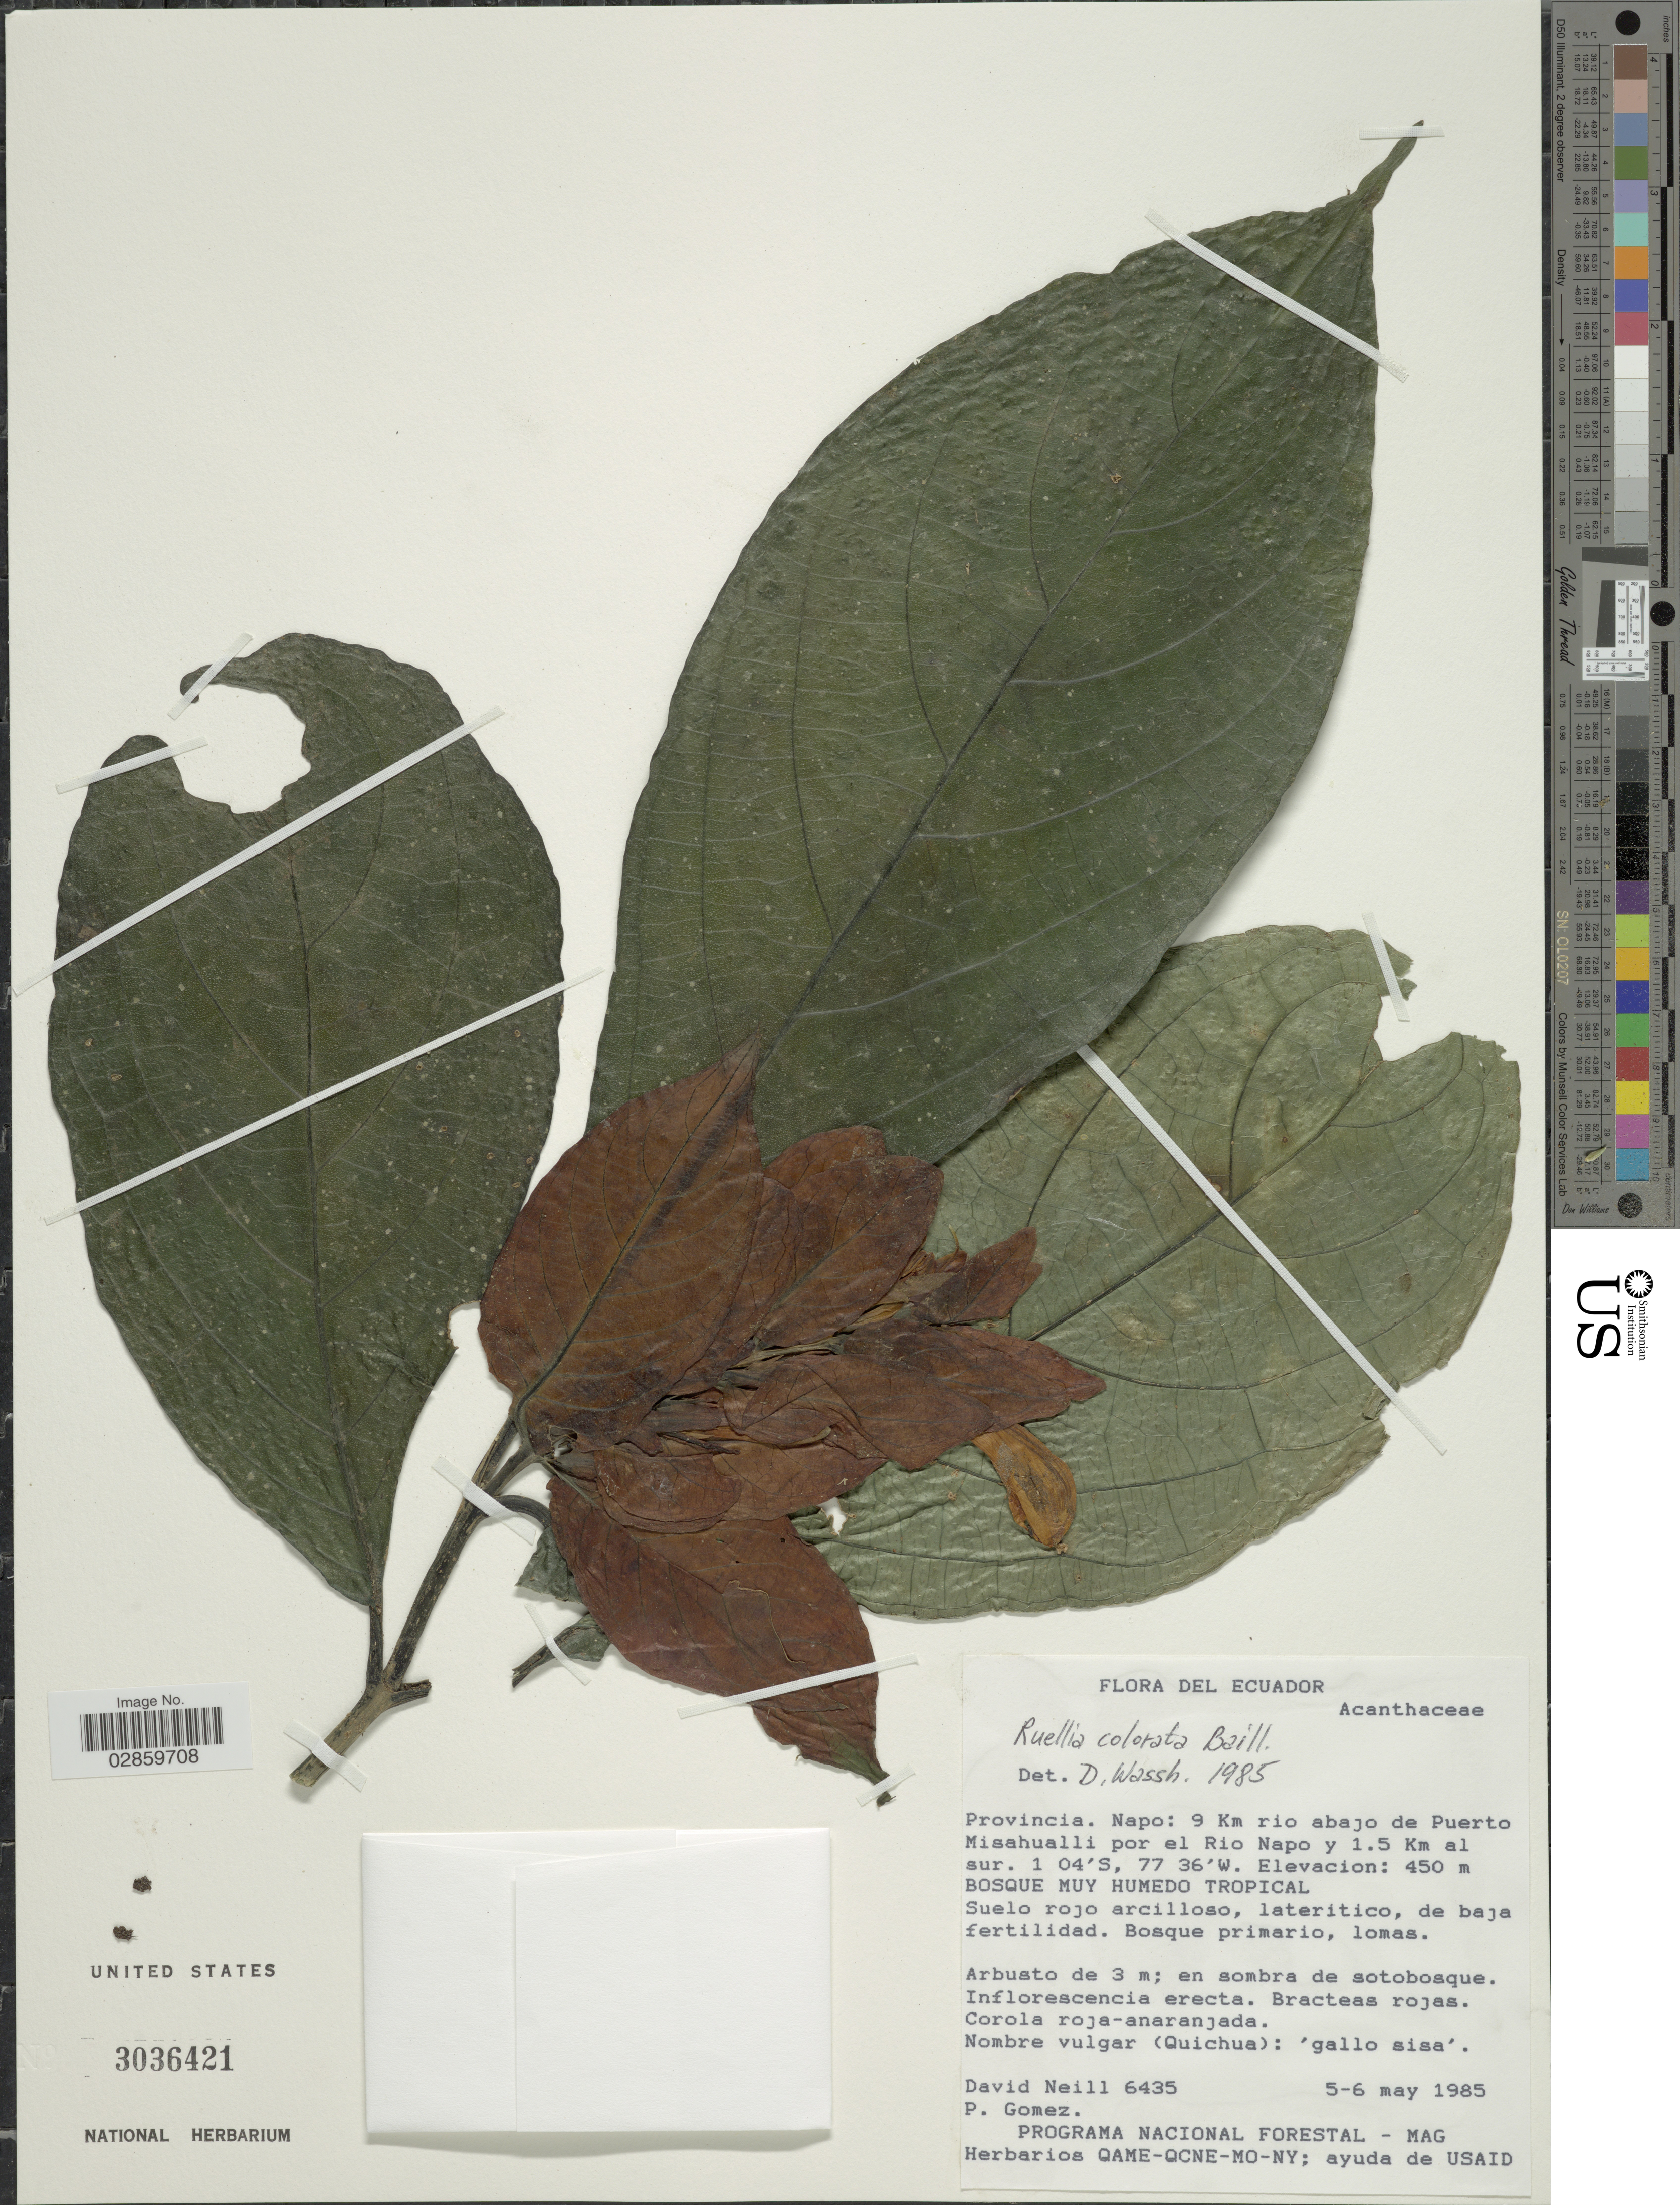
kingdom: Plantae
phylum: Tracheophyta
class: Magnoliopsida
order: Lamiales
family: Acanthaceae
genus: Ruellia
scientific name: Ruellia chartacea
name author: (T. Anderson) Wassh.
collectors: D. Neill & P. Gomez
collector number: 6435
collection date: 1985-05-05/1985-05-06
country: Ecuador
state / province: Napo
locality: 9 Km rio abajo de Puerto Misahualli por el Rio Napo y 1.5 Km al sur.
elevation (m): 450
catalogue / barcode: US 3036421